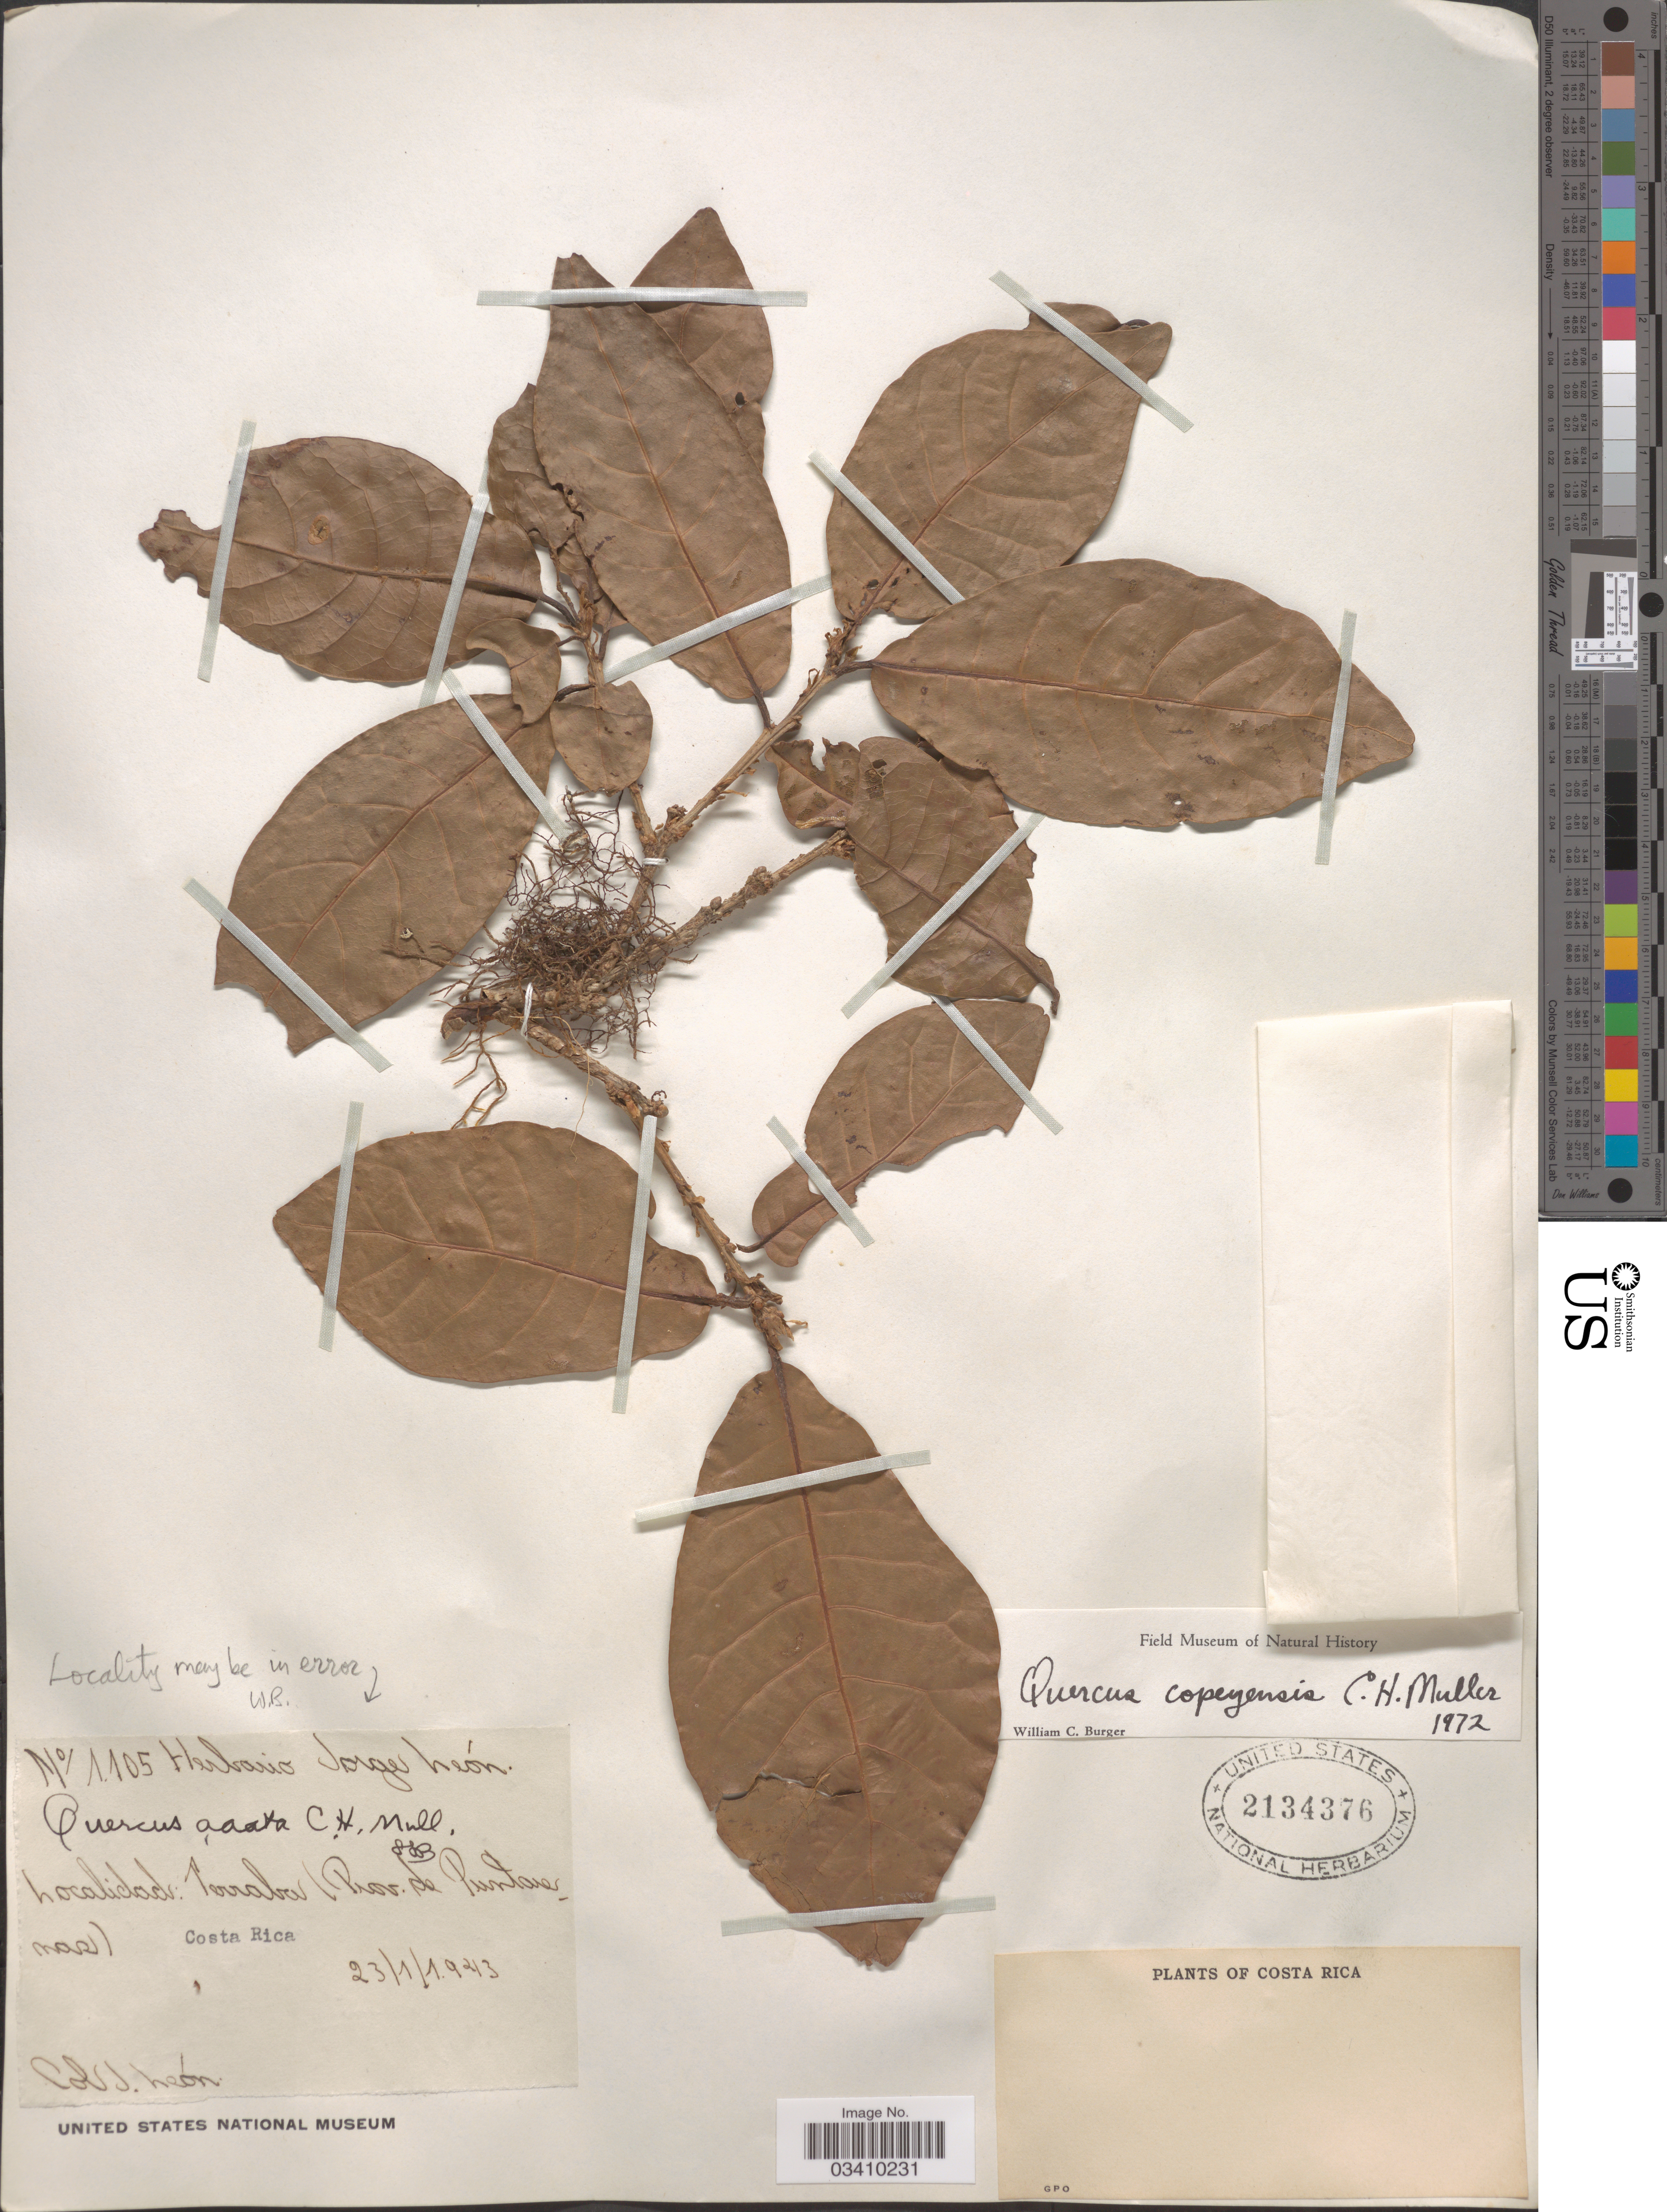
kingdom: Plantae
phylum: Tracheophyta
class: Magnoliopsida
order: Fagales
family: Fagaceae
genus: Quercus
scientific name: Quercus copeyensis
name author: C.H. Müll.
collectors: J. León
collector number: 1105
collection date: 1943-01-23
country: Costa Rica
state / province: Puntarenas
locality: Terraba.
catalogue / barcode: US 2134376